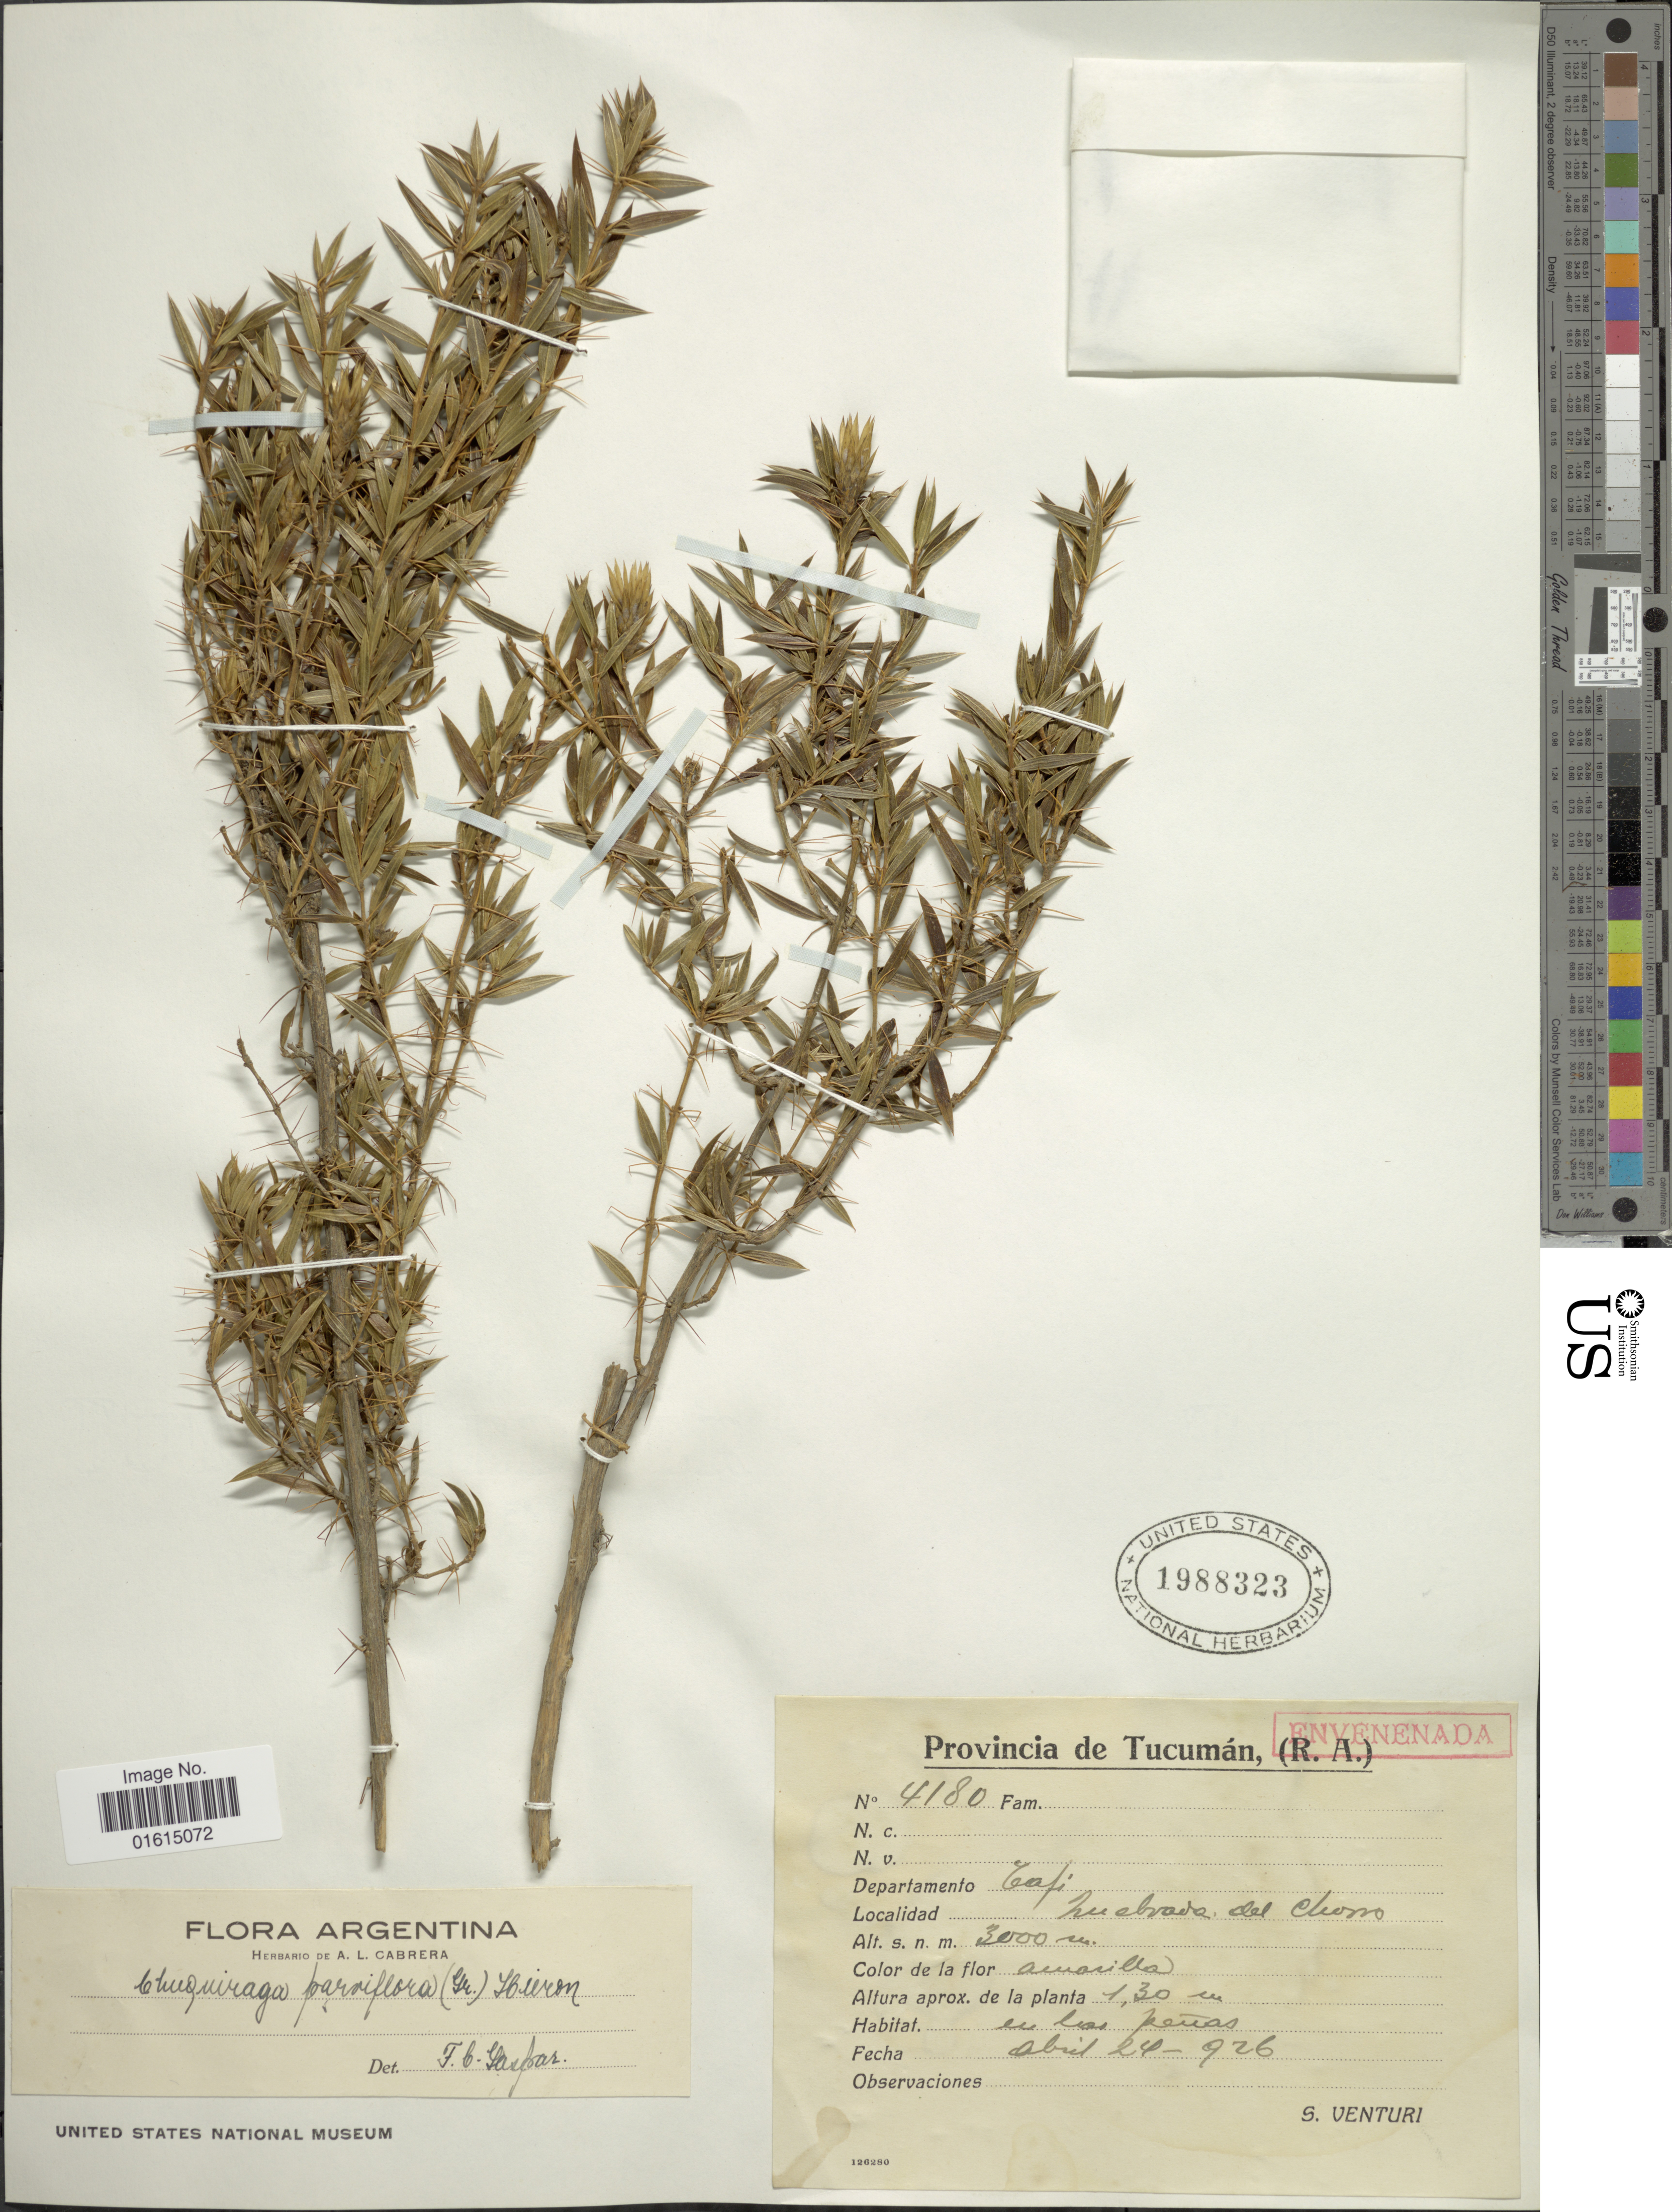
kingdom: Plantae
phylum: Tracheophyta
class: Magnoliopsida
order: Asterales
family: Asteraceae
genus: Chuquiraga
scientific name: Chuquiraga parviflora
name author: (Griseb.) Hieron.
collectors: S. Venturi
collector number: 4180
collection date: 1926-04-24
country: Argentina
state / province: Tucuman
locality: Provincia de Tucuman (R. A.), Departamento Tafi, Quebrada del Chorro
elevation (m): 3000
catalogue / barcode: US 1988323